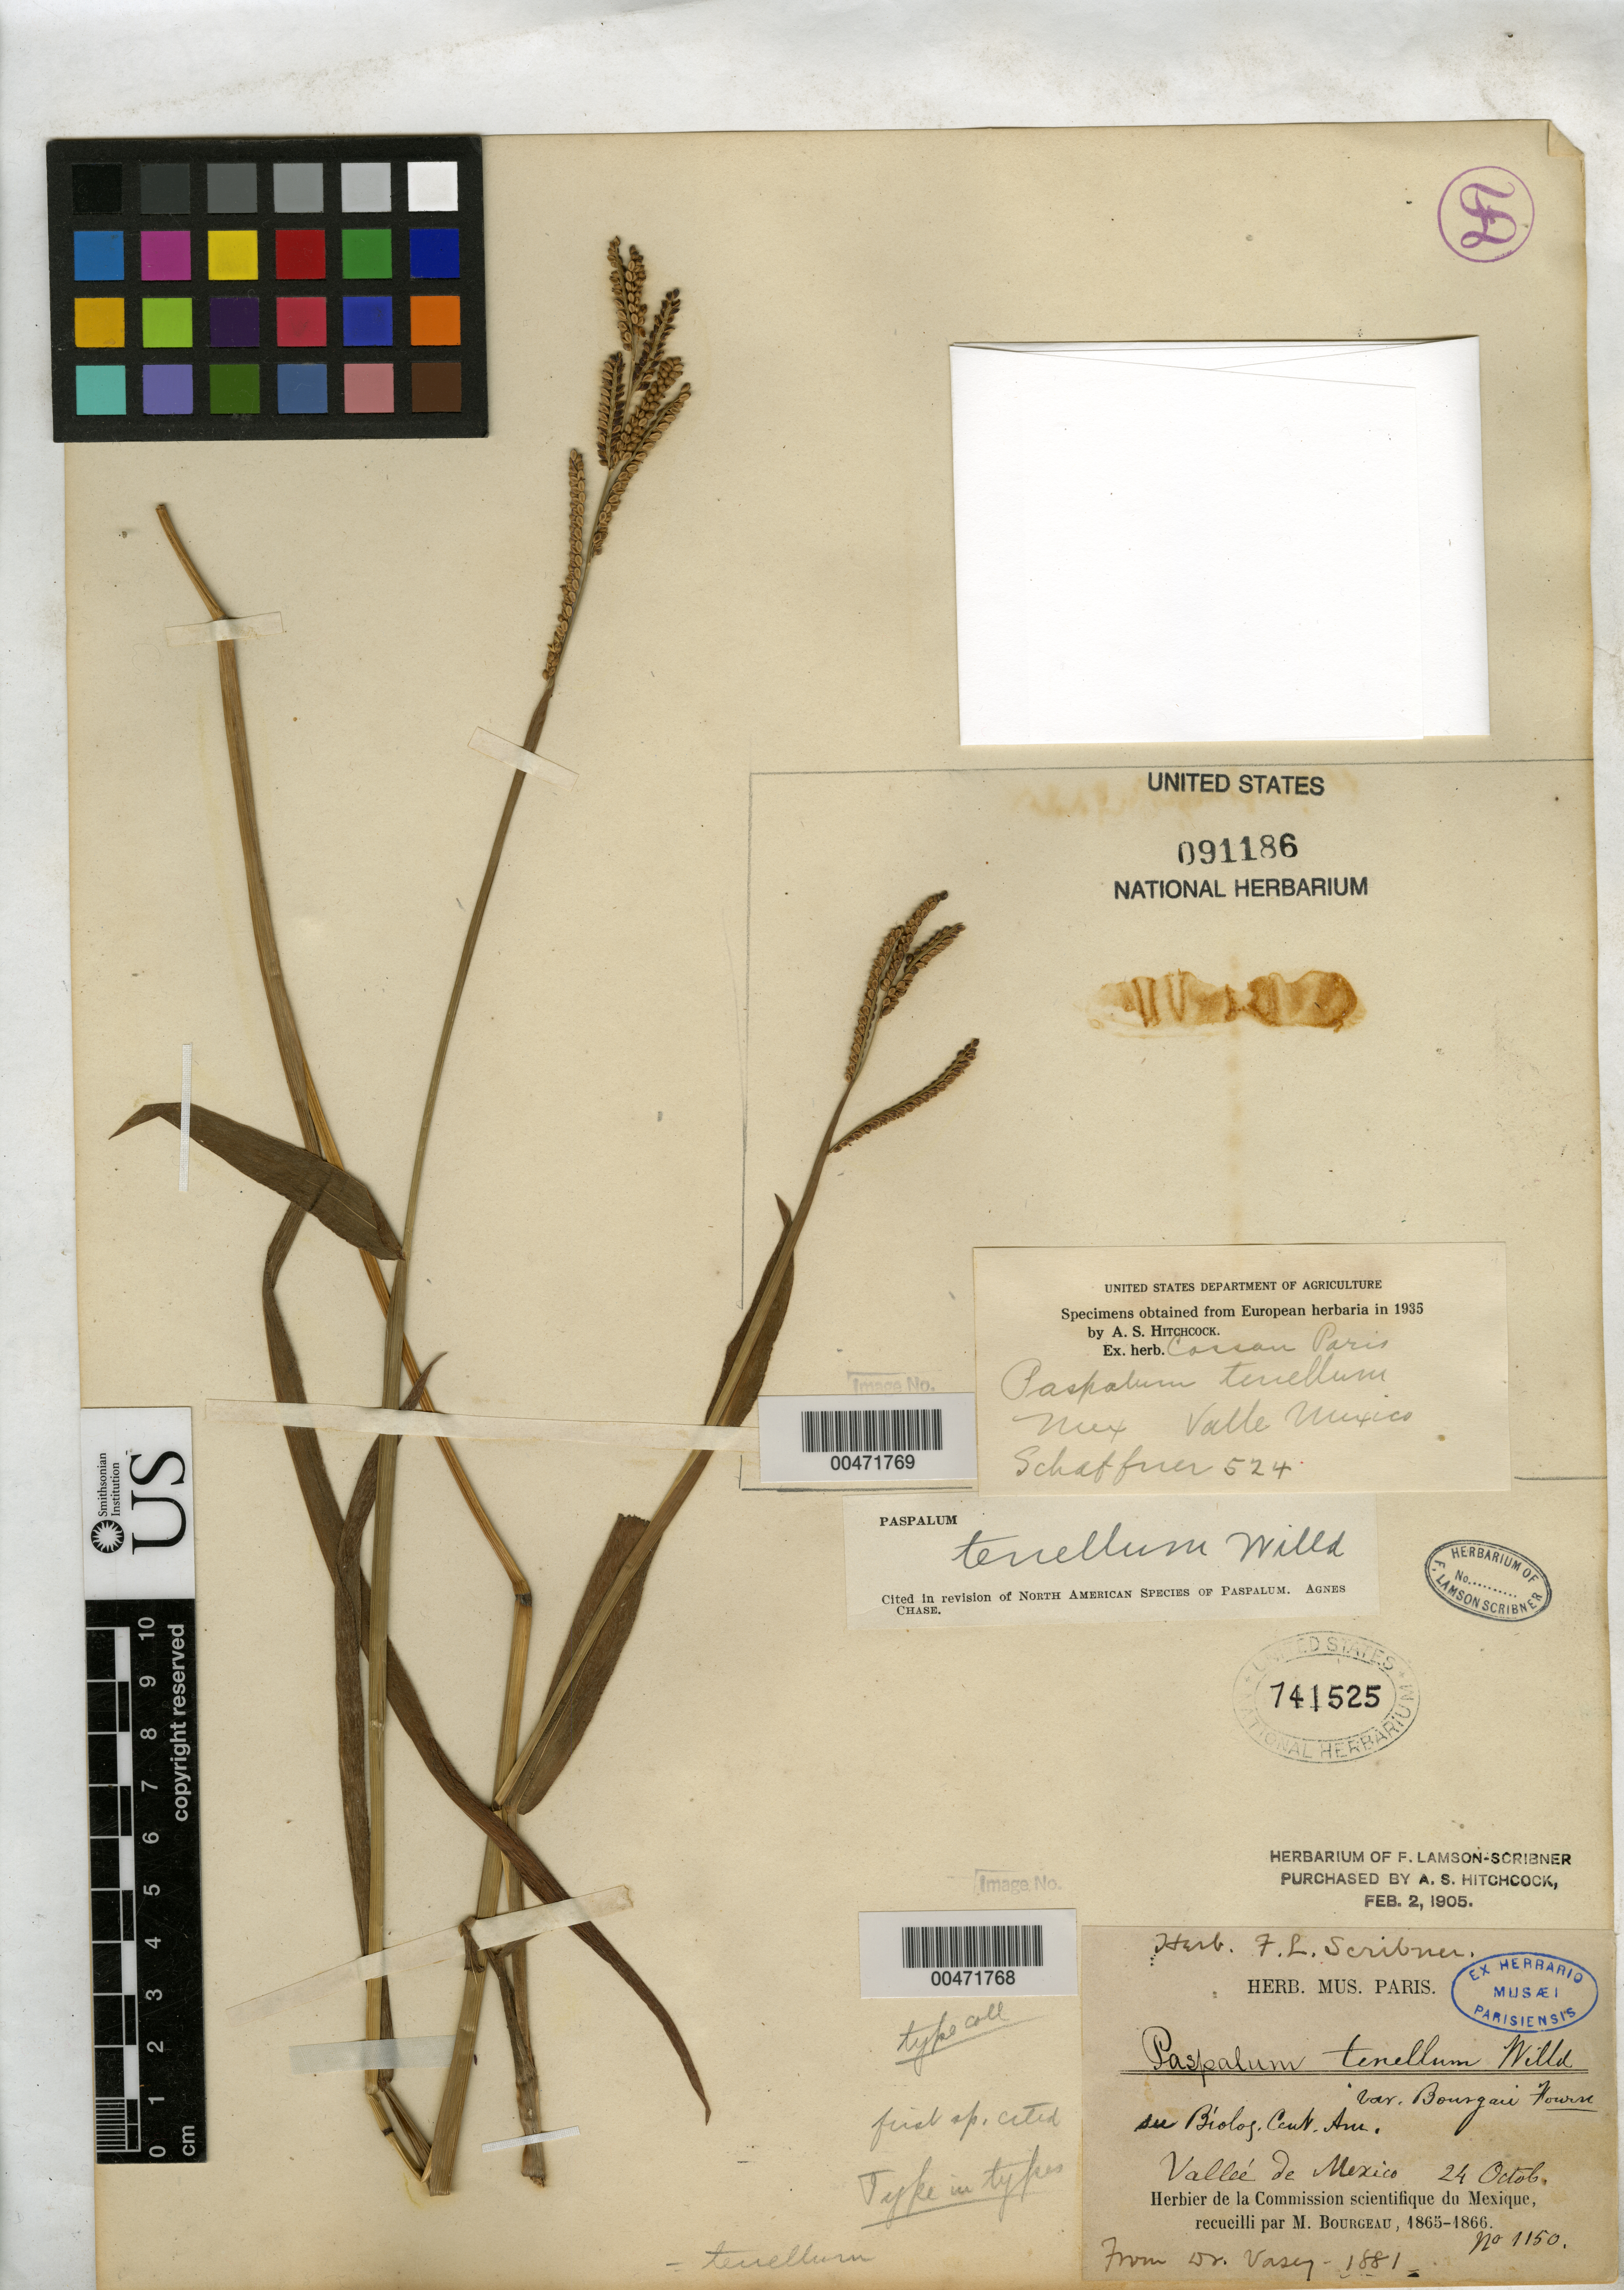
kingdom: Plantae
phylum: Tracheophyta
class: Liliopsida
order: Poales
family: Poaceae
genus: Paspalum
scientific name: Paspalum tenellum var. bourgaei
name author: E. Fourn.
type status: Syntype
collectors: E. Bourgeau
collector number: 1150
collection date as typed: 24 Oct 1865 or 24 Oct 1866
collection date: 1865-10-24 or 1866-10-24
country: Mexico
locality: Valle‚ de Mexico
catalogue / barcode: US 741525